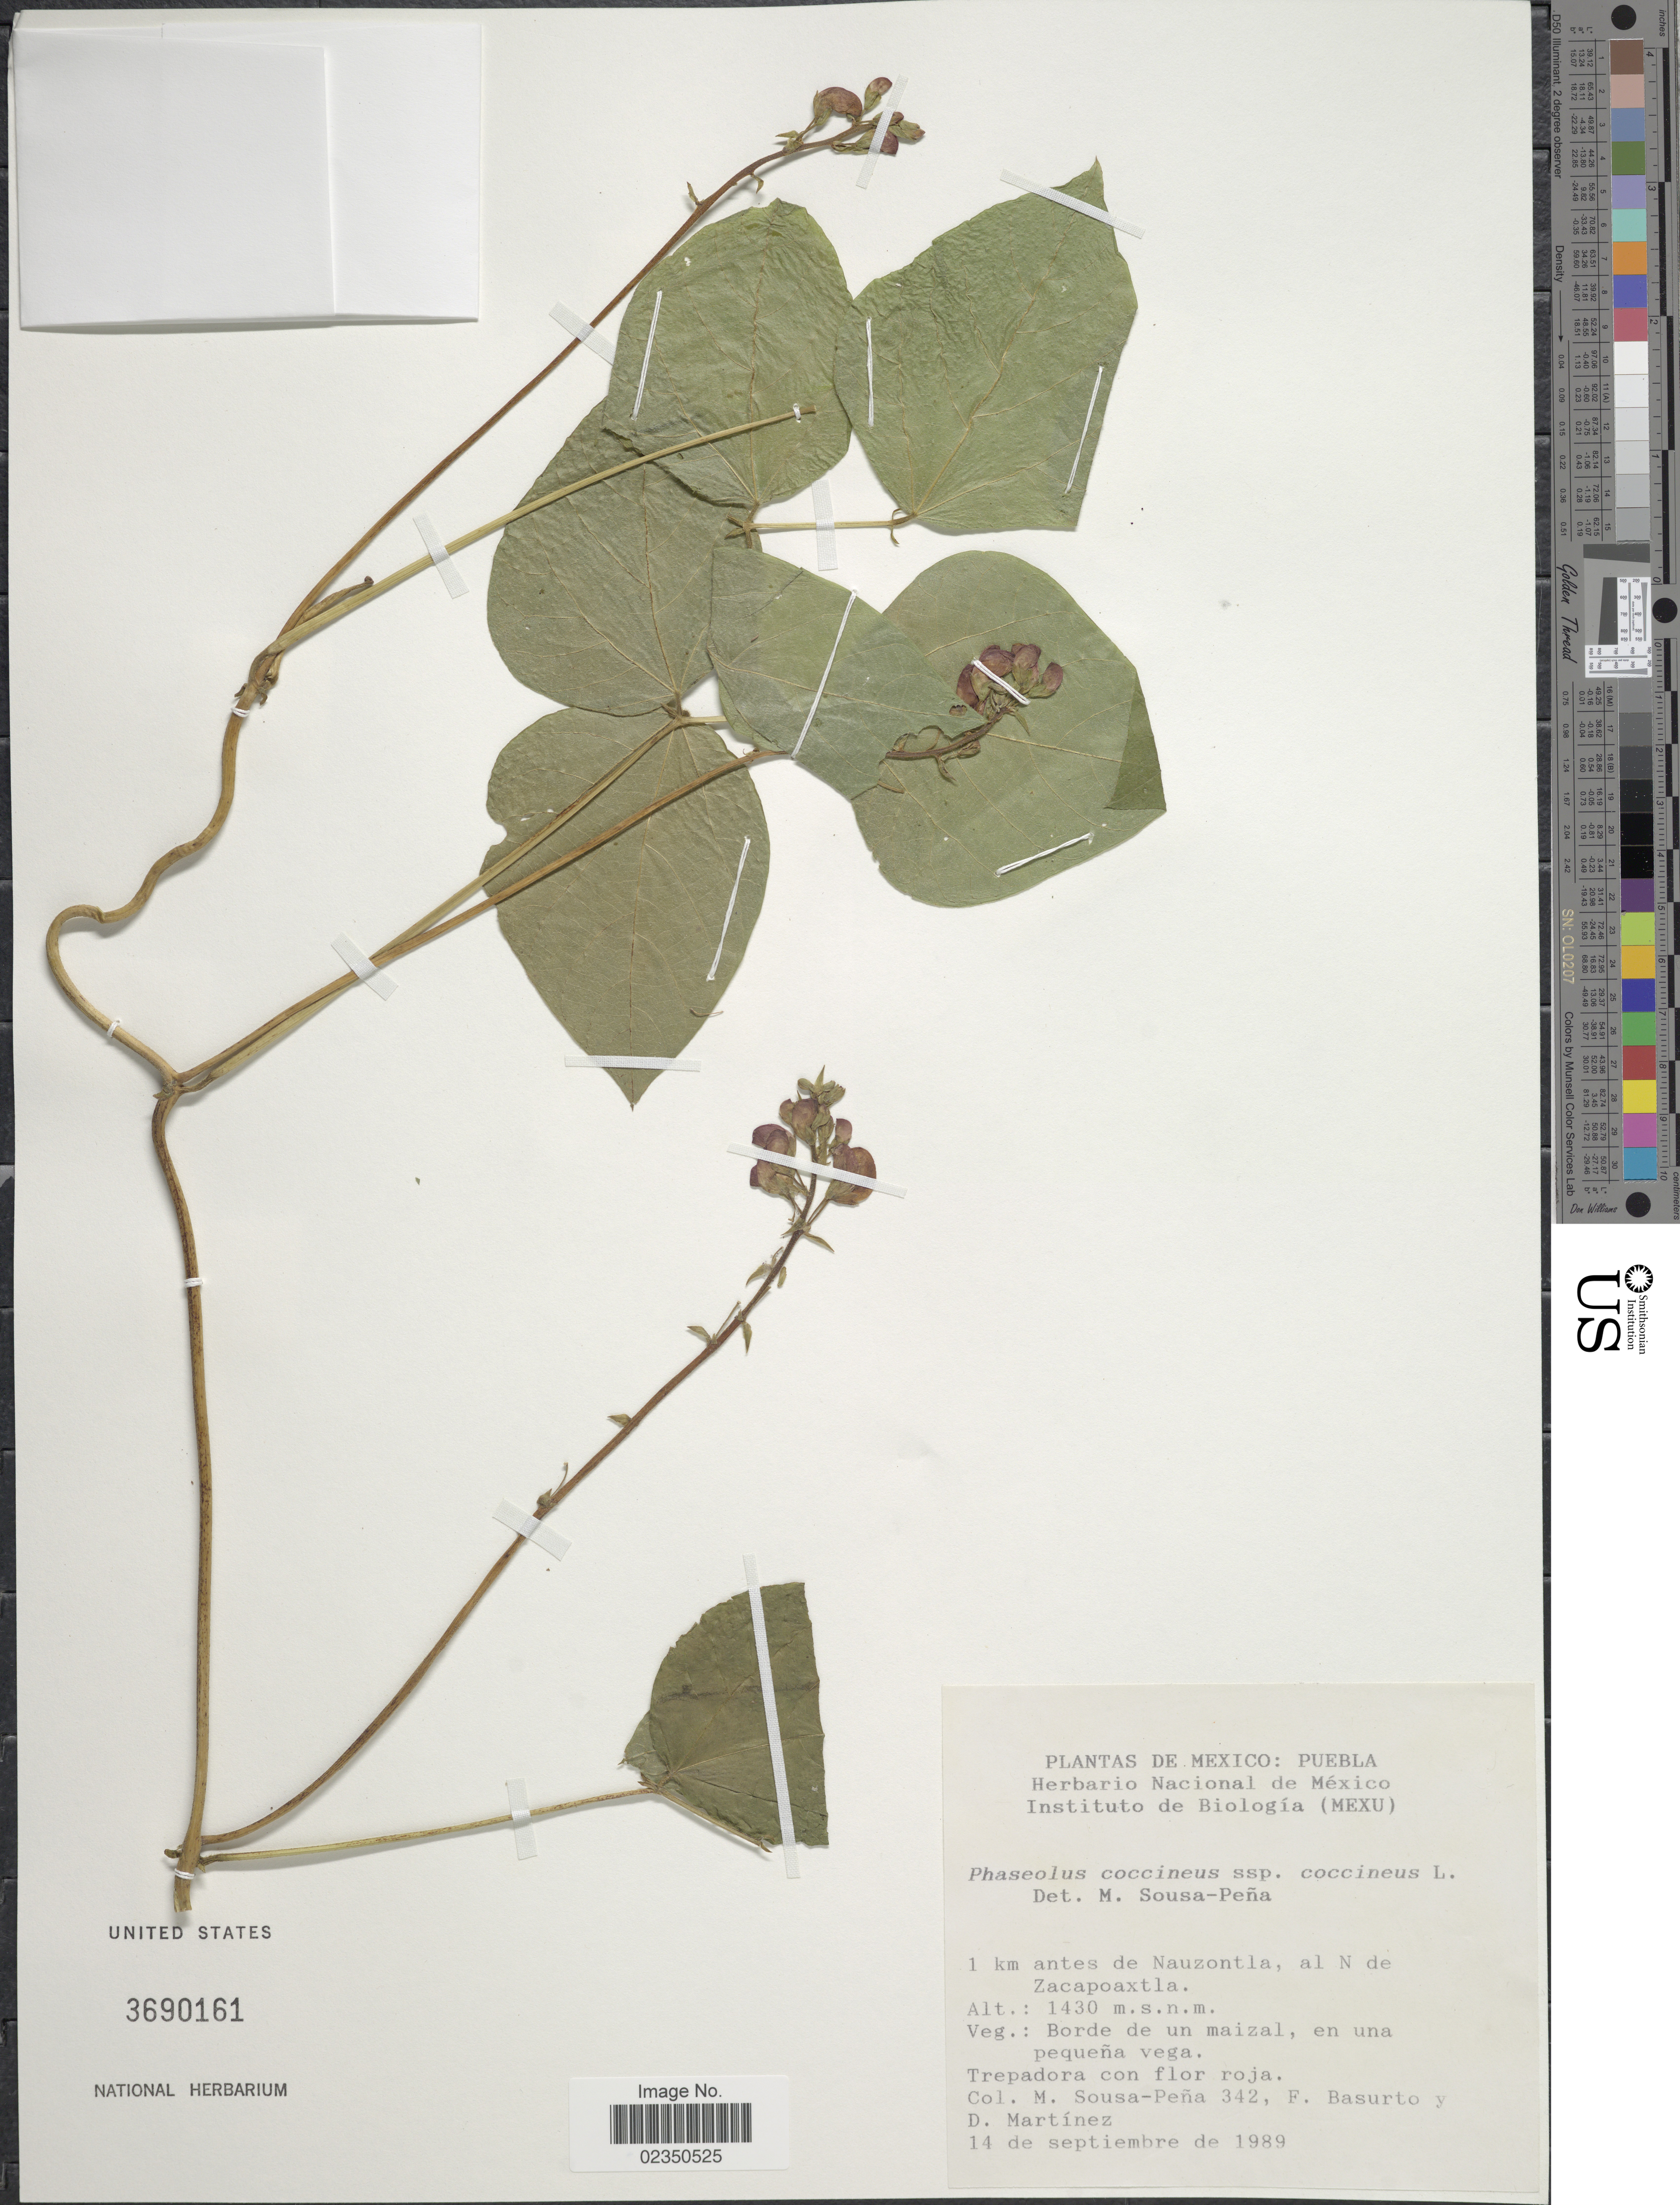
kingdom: Plantae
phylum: Tracheophyta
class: Magnoliopsida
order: Fabales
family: Fabaceae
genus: Phaseolus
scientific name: Phaseolus coccineus var. coccineus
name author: L.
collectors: M. Sousa Peña, F. Basurto & D. Martínez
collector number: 342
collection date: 1989-09-14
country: Mexico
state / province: Puebla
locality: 1 km antes de Nauzontla, al N de Zacapoaxtla.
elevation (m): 1430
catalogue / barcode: US 3690161